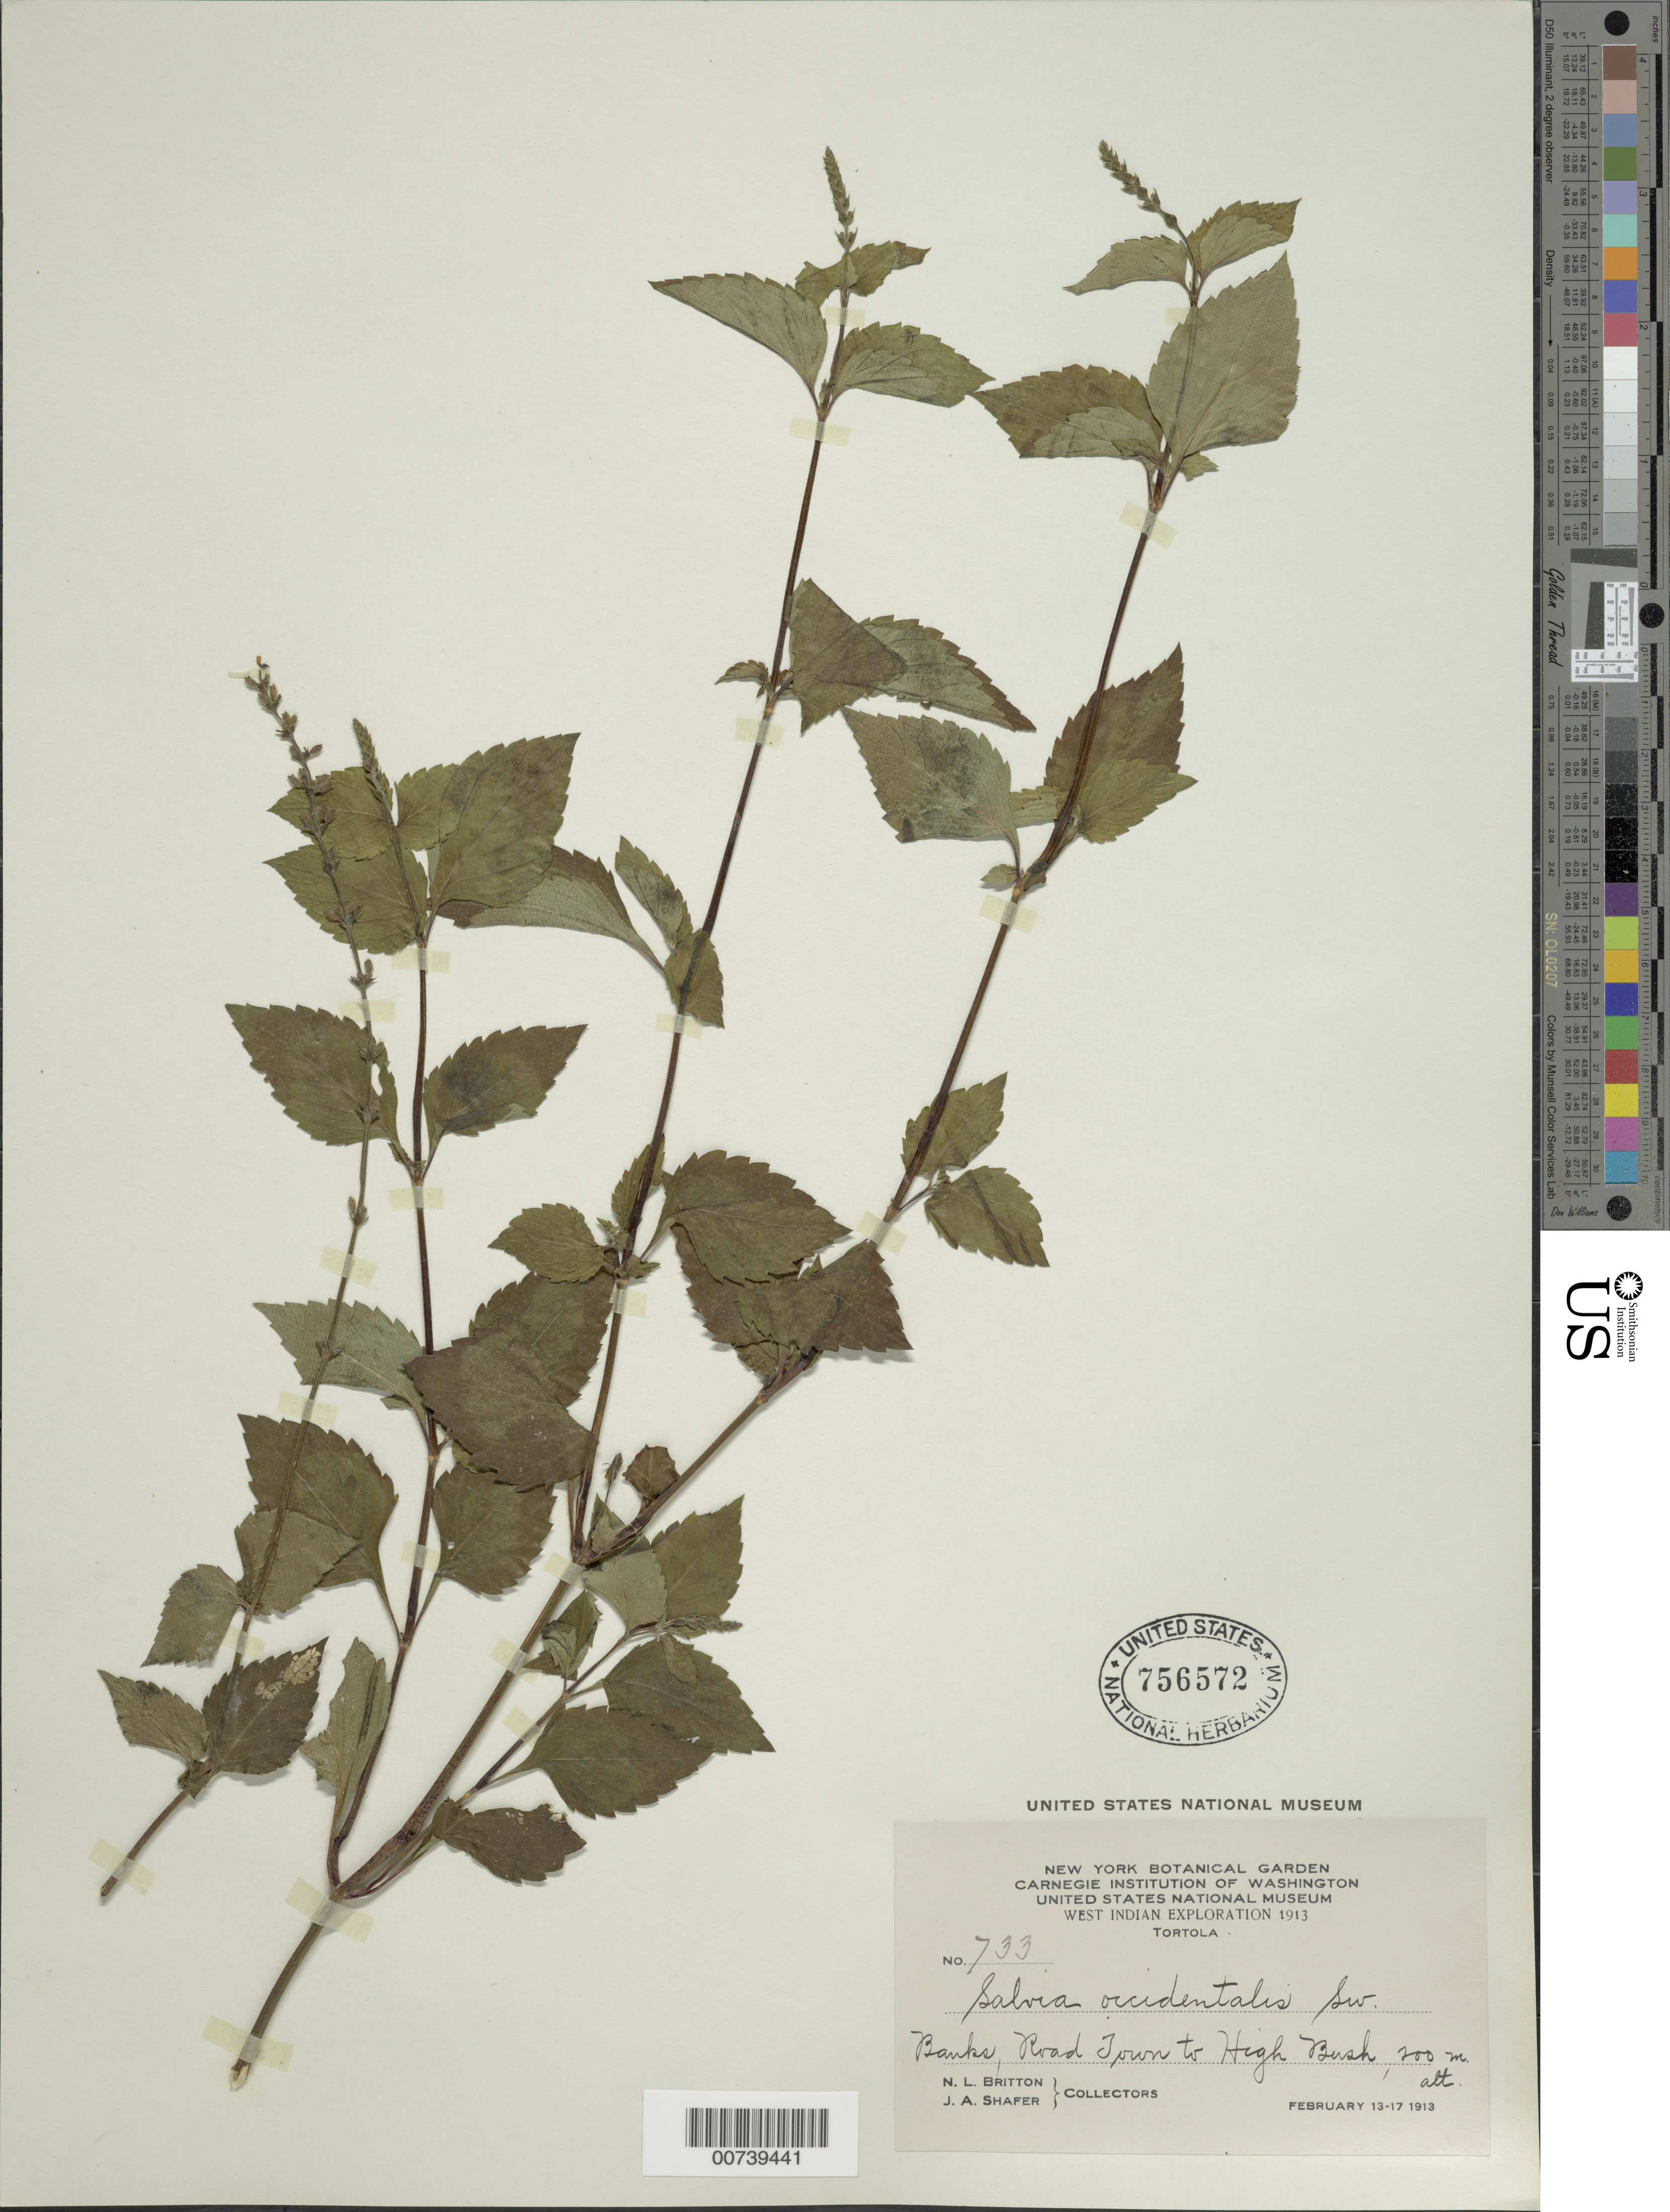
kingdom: Plantae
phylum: Tracheophyta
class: Magnoliopsida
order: Lamiales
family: Lamiaceae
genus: Salvia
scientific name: Salvia occidentalis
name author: Sw.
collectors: N. Britton & J. A. Shafer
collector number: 733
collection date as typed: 13 Feb 1913 to 17 Feb 1913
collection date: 1913-02-13/1913-02-17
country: British Virgin Islands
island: Tortola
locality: Roadtown to High Bush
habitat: Banks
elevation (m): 200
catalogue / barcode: US 756572